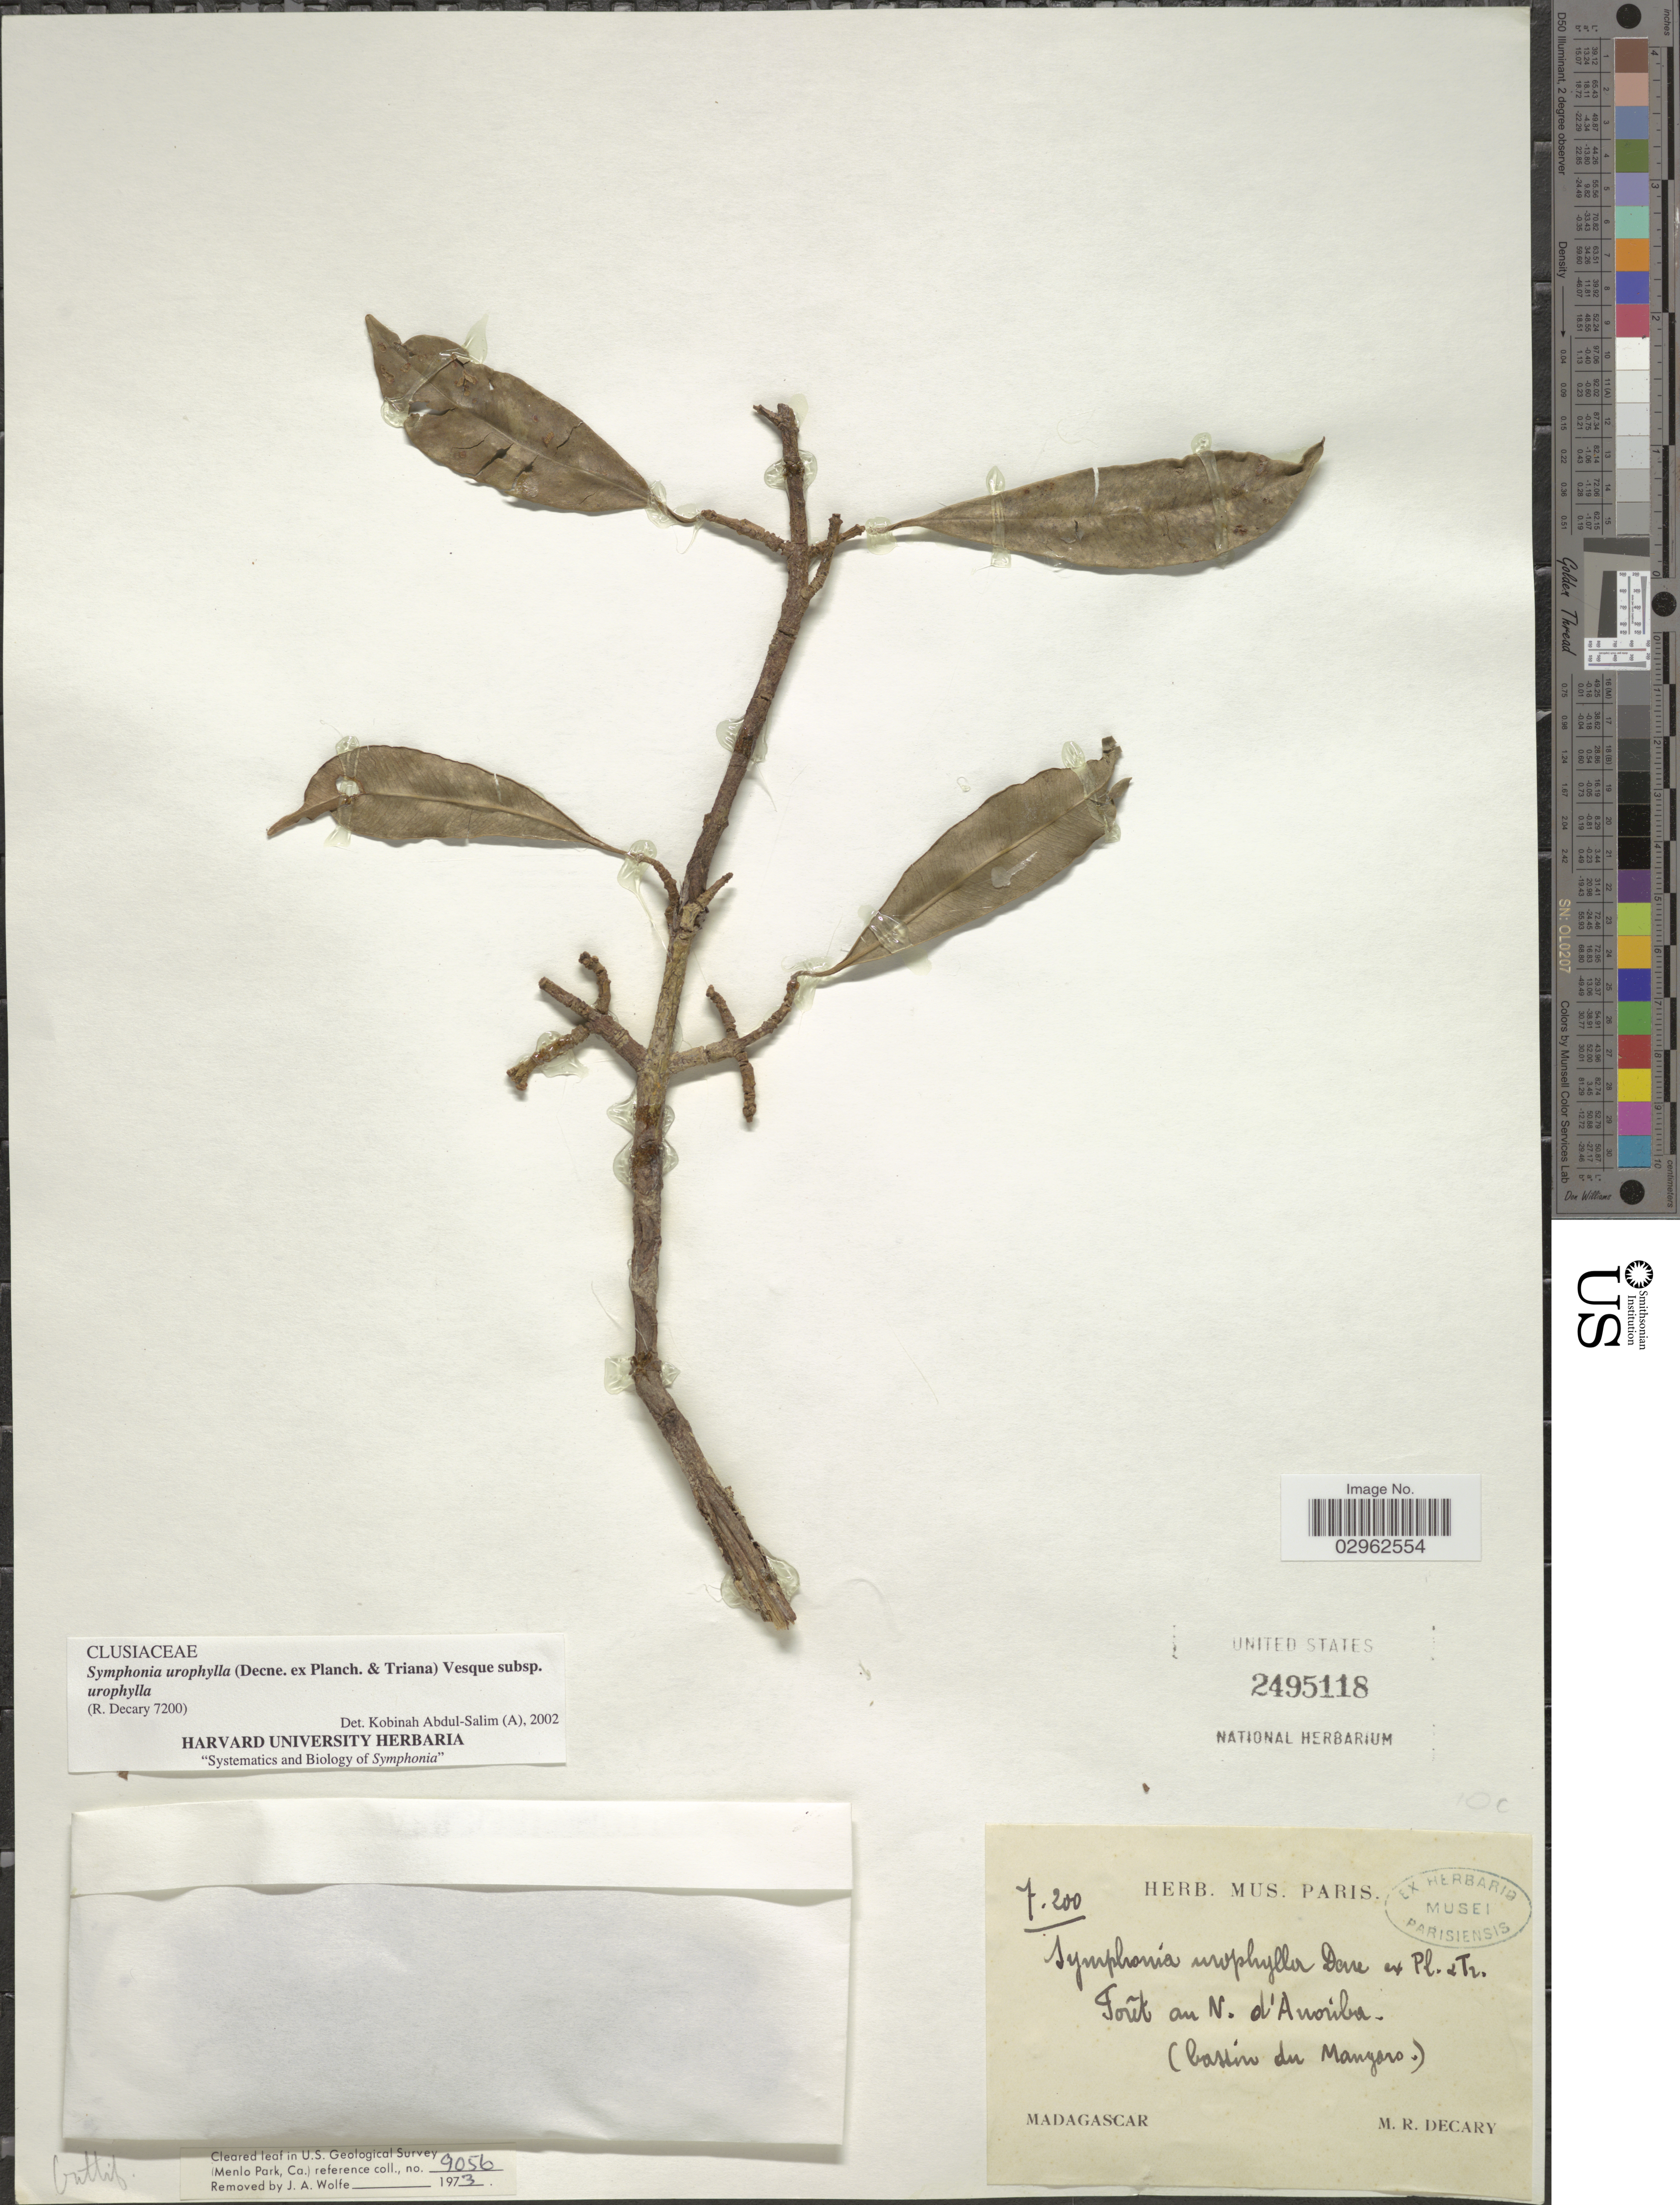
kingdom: Plantae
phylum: Tracheophyta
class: Magnoliopsida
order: Malpighiales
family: Clusiaceae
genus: Symphonia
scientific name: Symphonia urophylla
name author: (Decne. ex Planch. & Triana) Benth. & Hook. f. ex Vesque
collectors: R. Decary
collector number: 7200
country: Madagascar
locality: Forêt au N. d' Anonibe (bassín du Mangoro).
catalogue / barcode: US 2495118